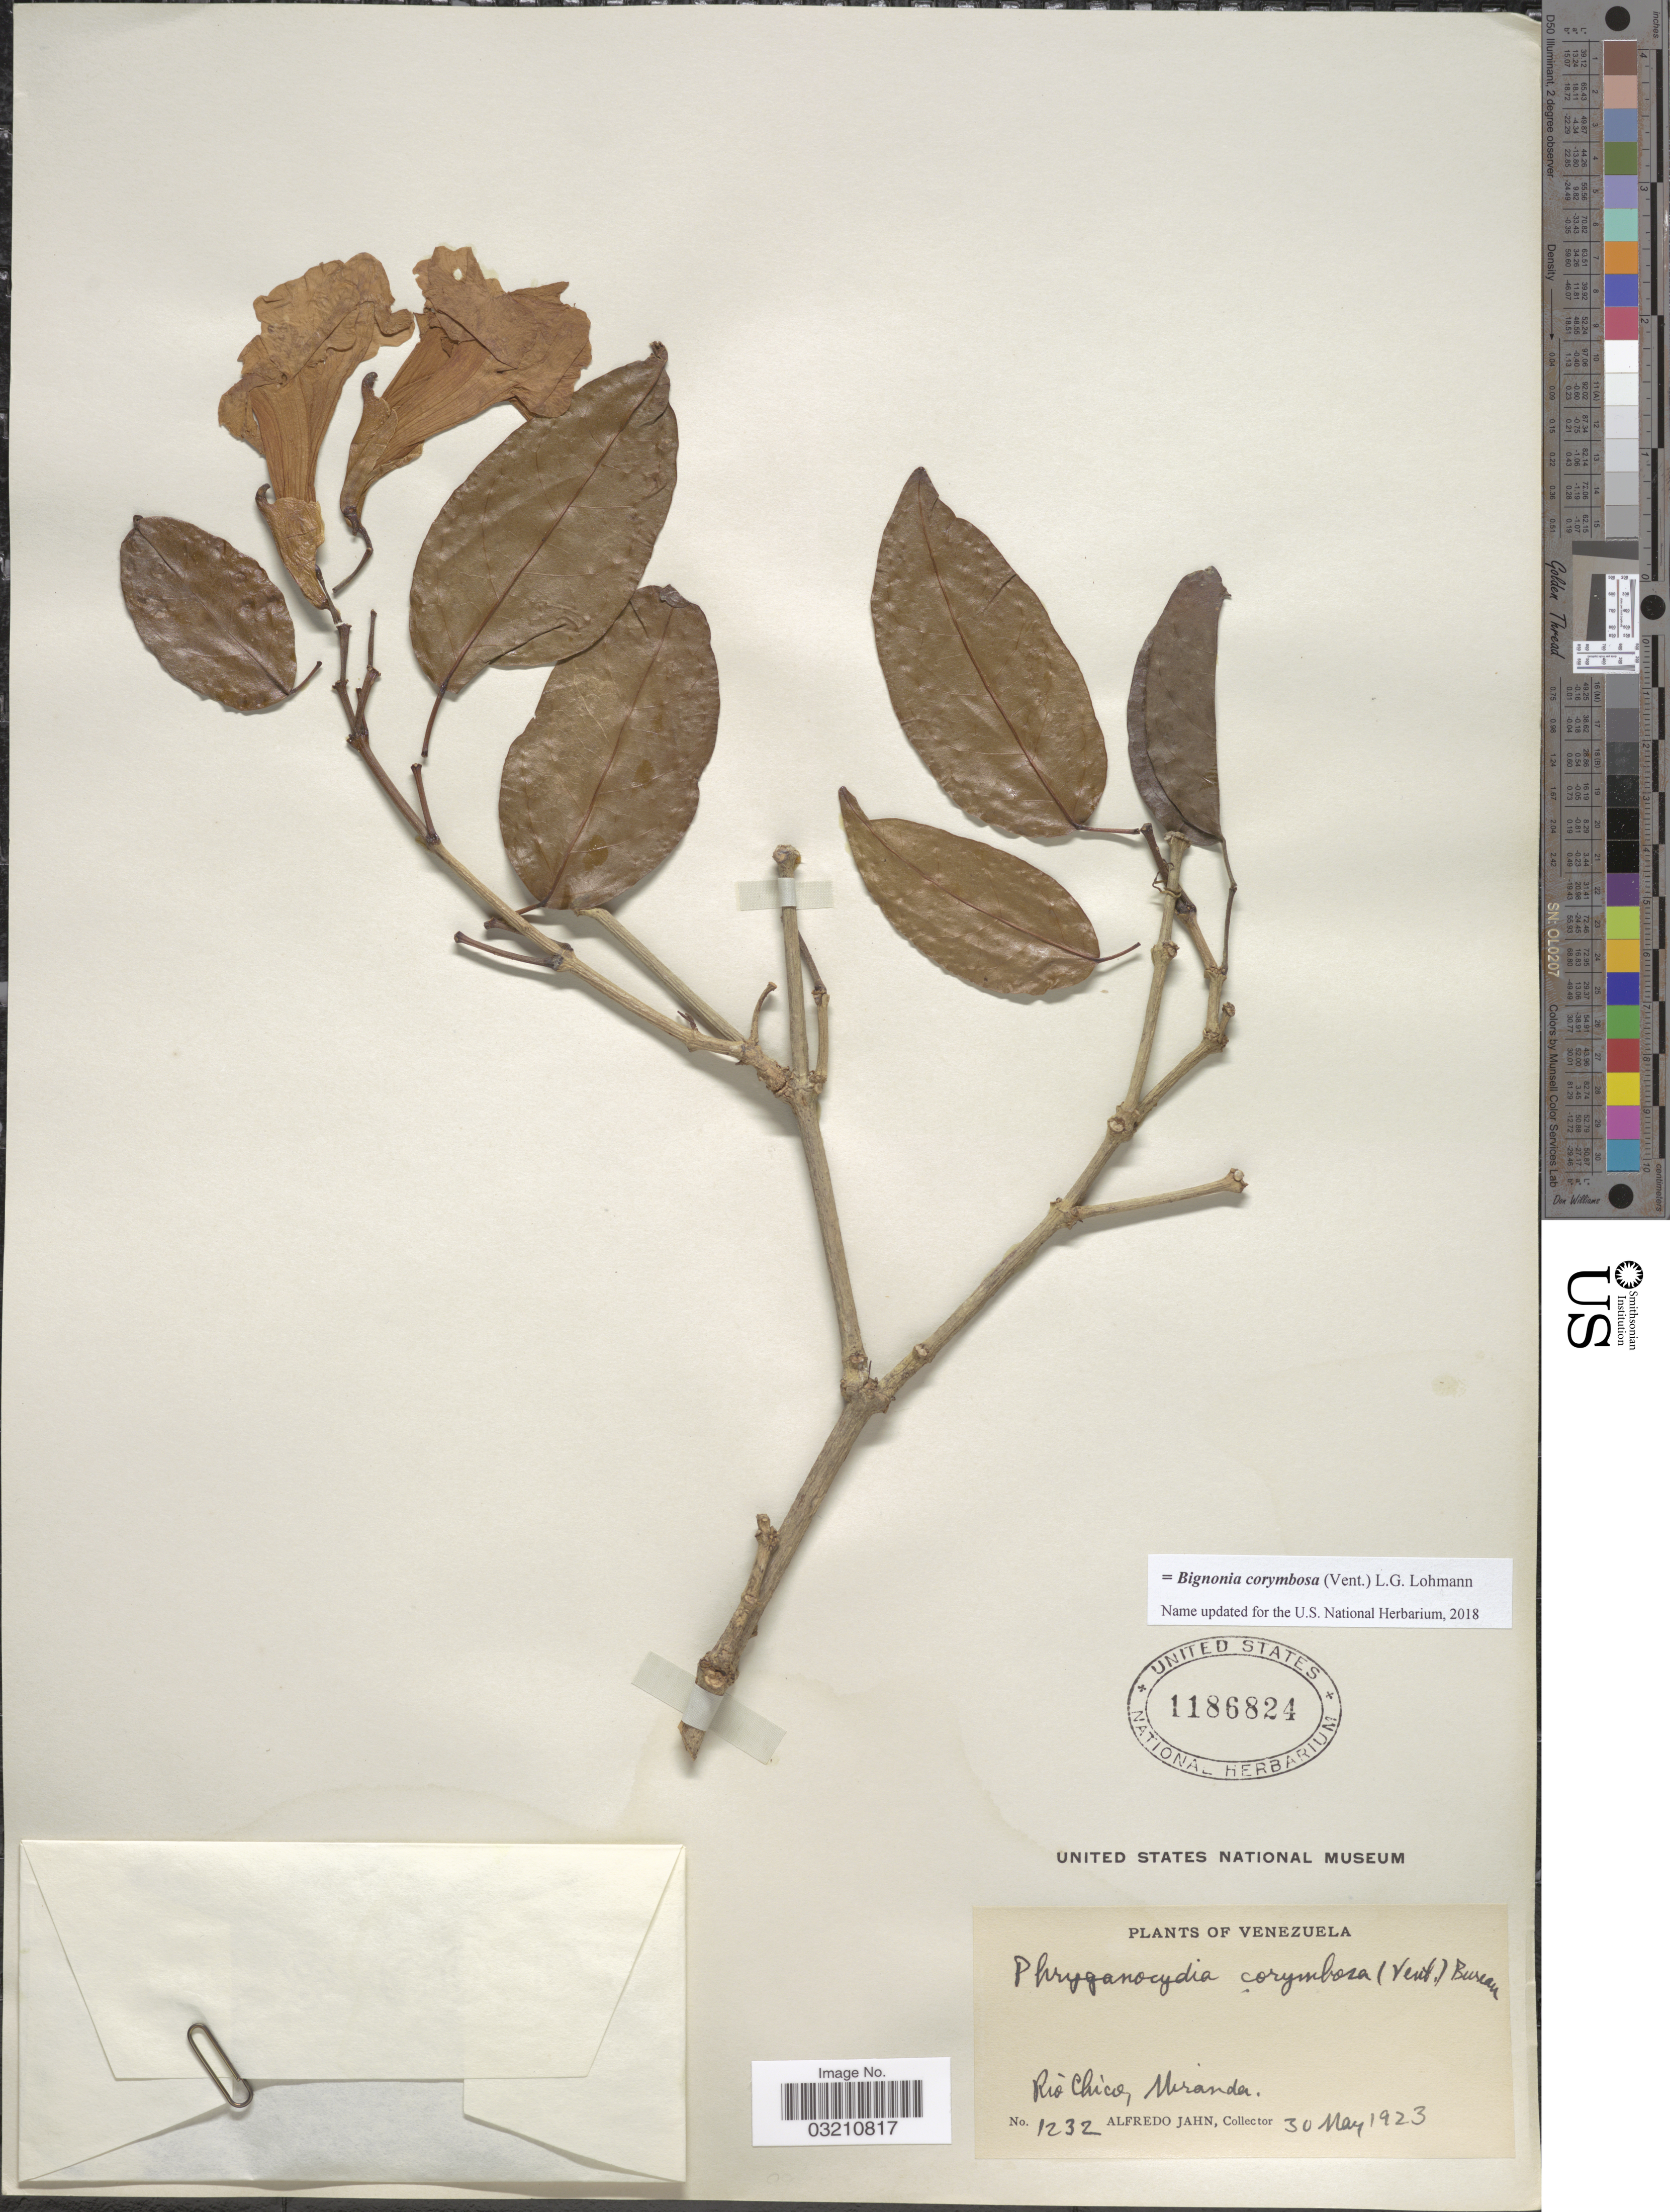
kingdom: Plantae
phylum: Tracheophyta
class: Magnoliopsida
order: Lamiales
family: Bignoniaceae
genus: Bignonia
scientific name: Bignonia corymbosa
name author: (Vent.) L.G. Lohmann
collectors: A. Jahn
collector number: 1232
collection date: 1923-05-30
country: Venezuela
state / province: Miranda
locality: Río Chíco.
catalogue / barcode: US 1186824